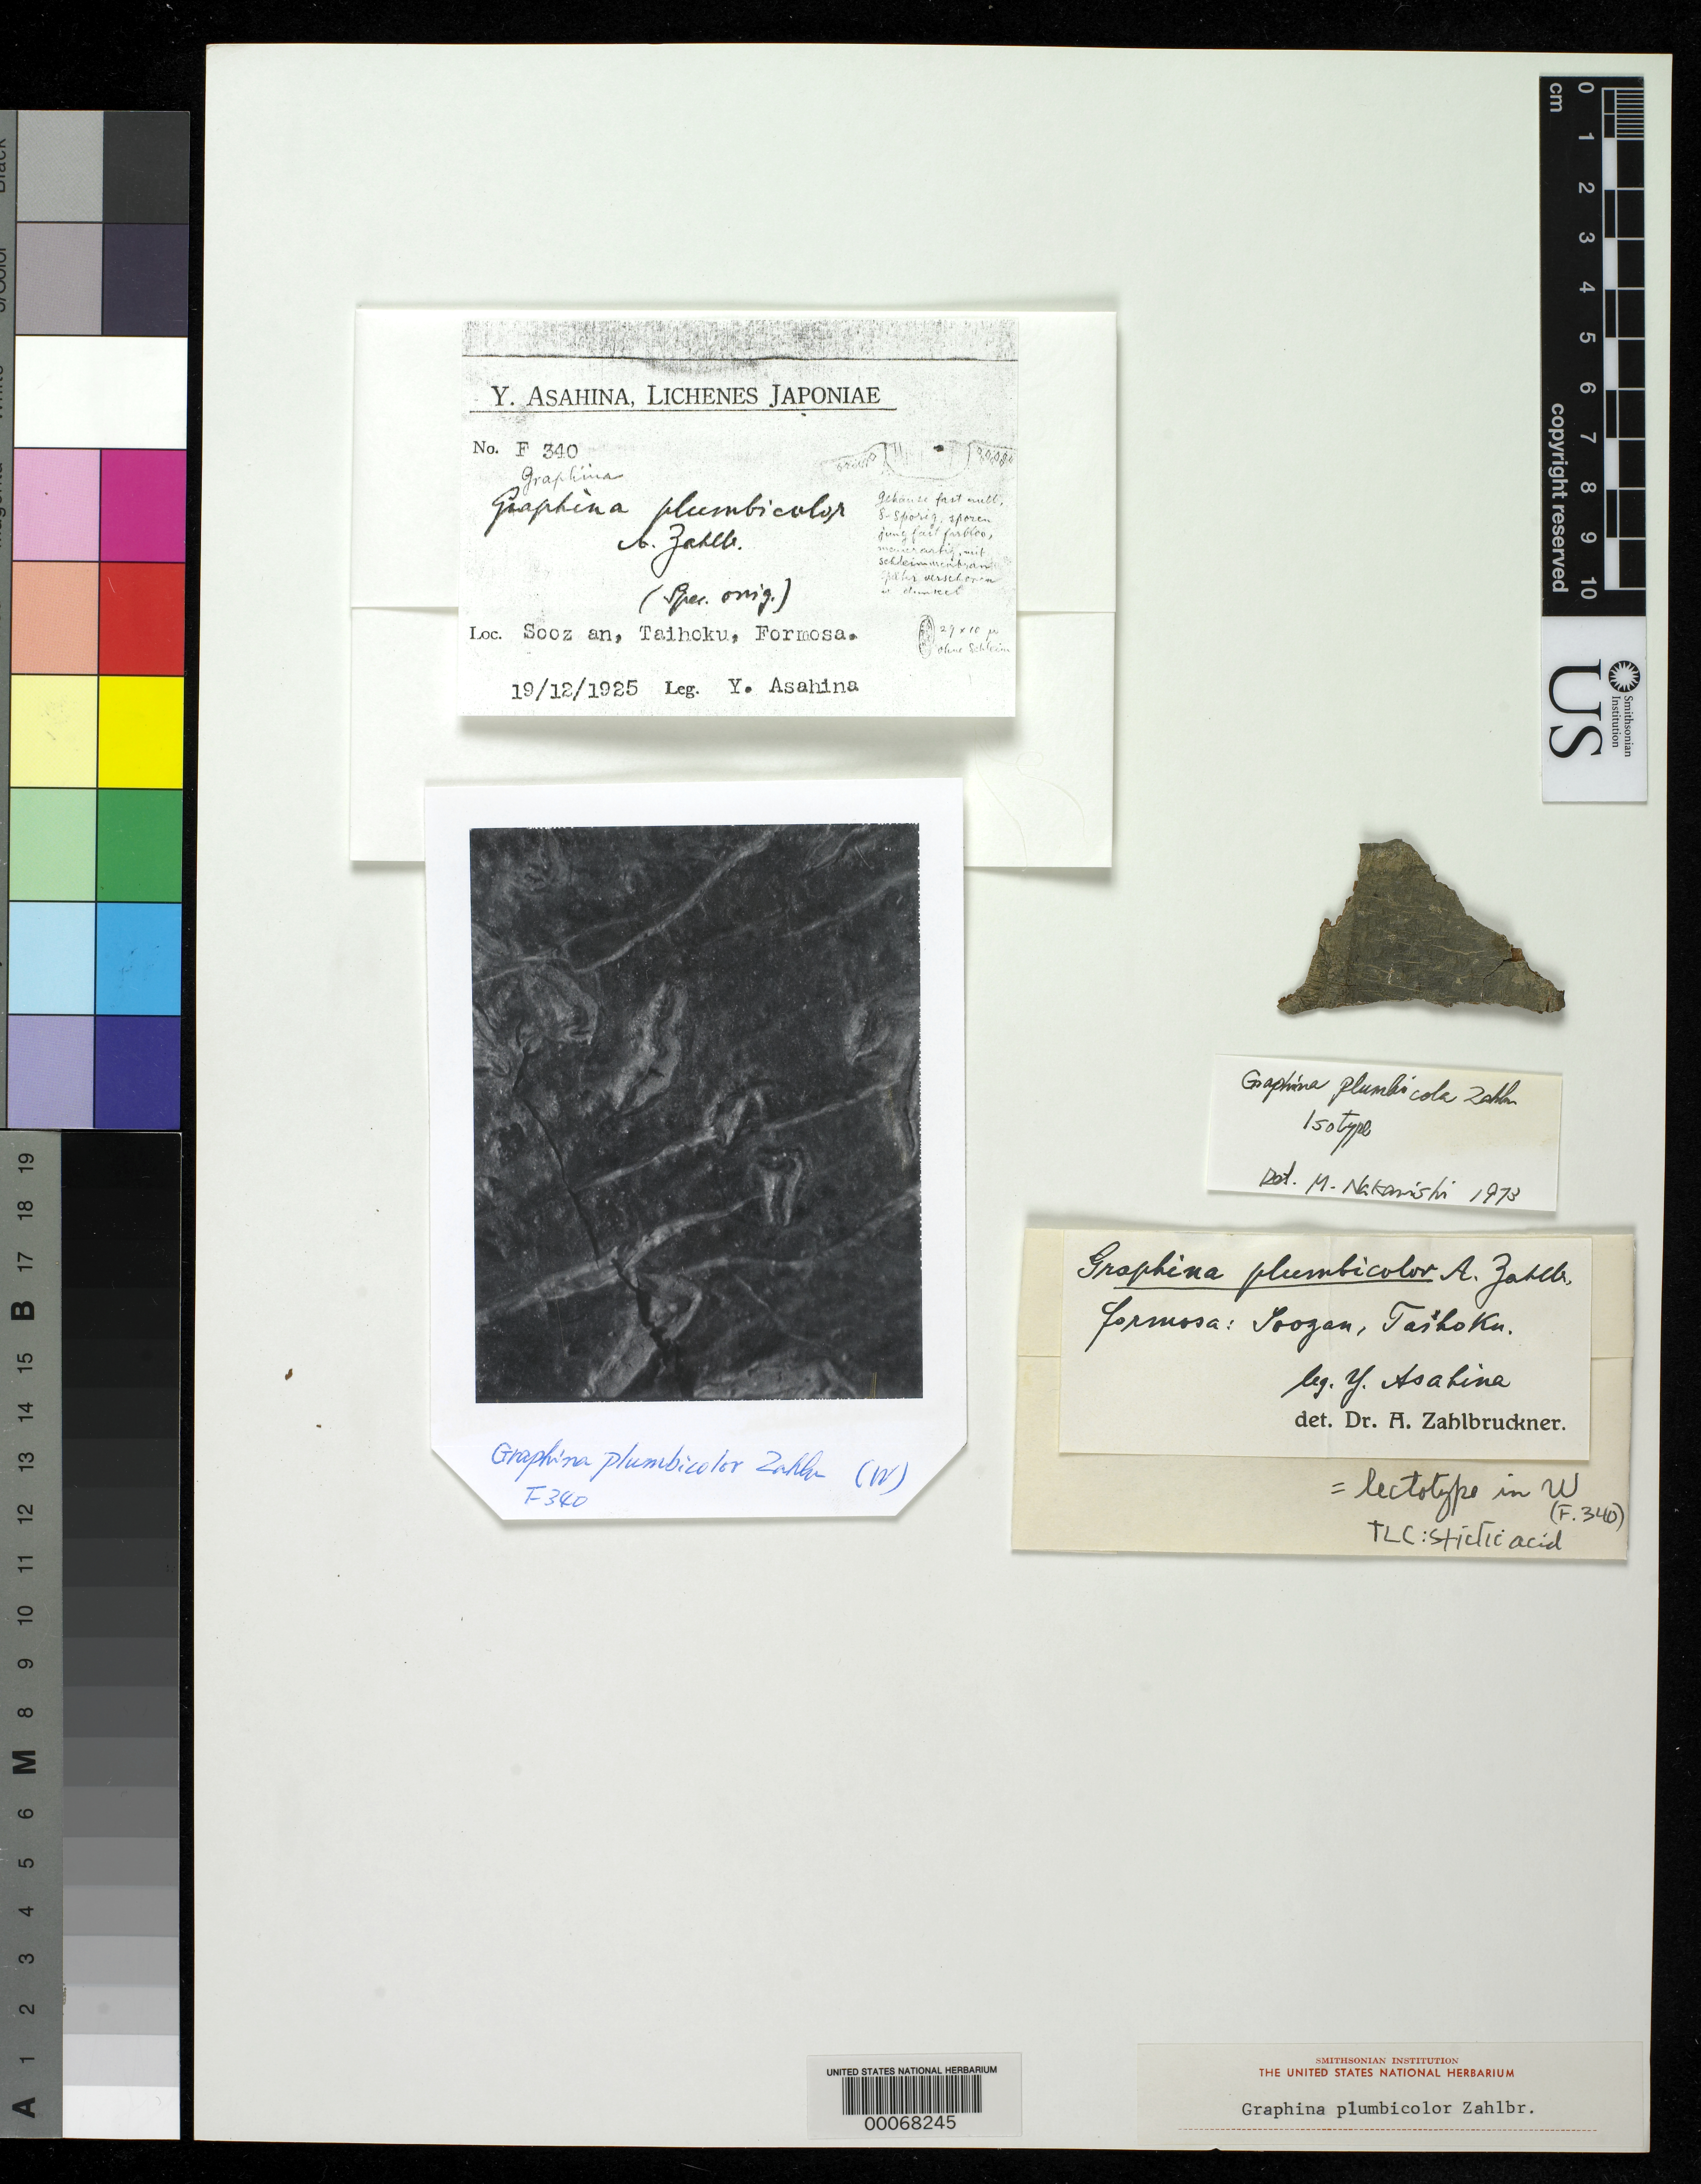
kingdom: Fungi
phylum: Ascomycota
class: Lecanoromycetes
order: Ostropales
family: Graphidaceae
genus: Graphina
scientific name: Graphina plumbicolor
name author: Zahlbr.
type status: Isotype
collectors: Y. Asahina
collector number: F.340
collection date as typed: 19 Dec 1925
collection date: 1925-12-19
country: Taiwan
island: Taiwan [Formosa]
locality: Soozan, Taihoku.